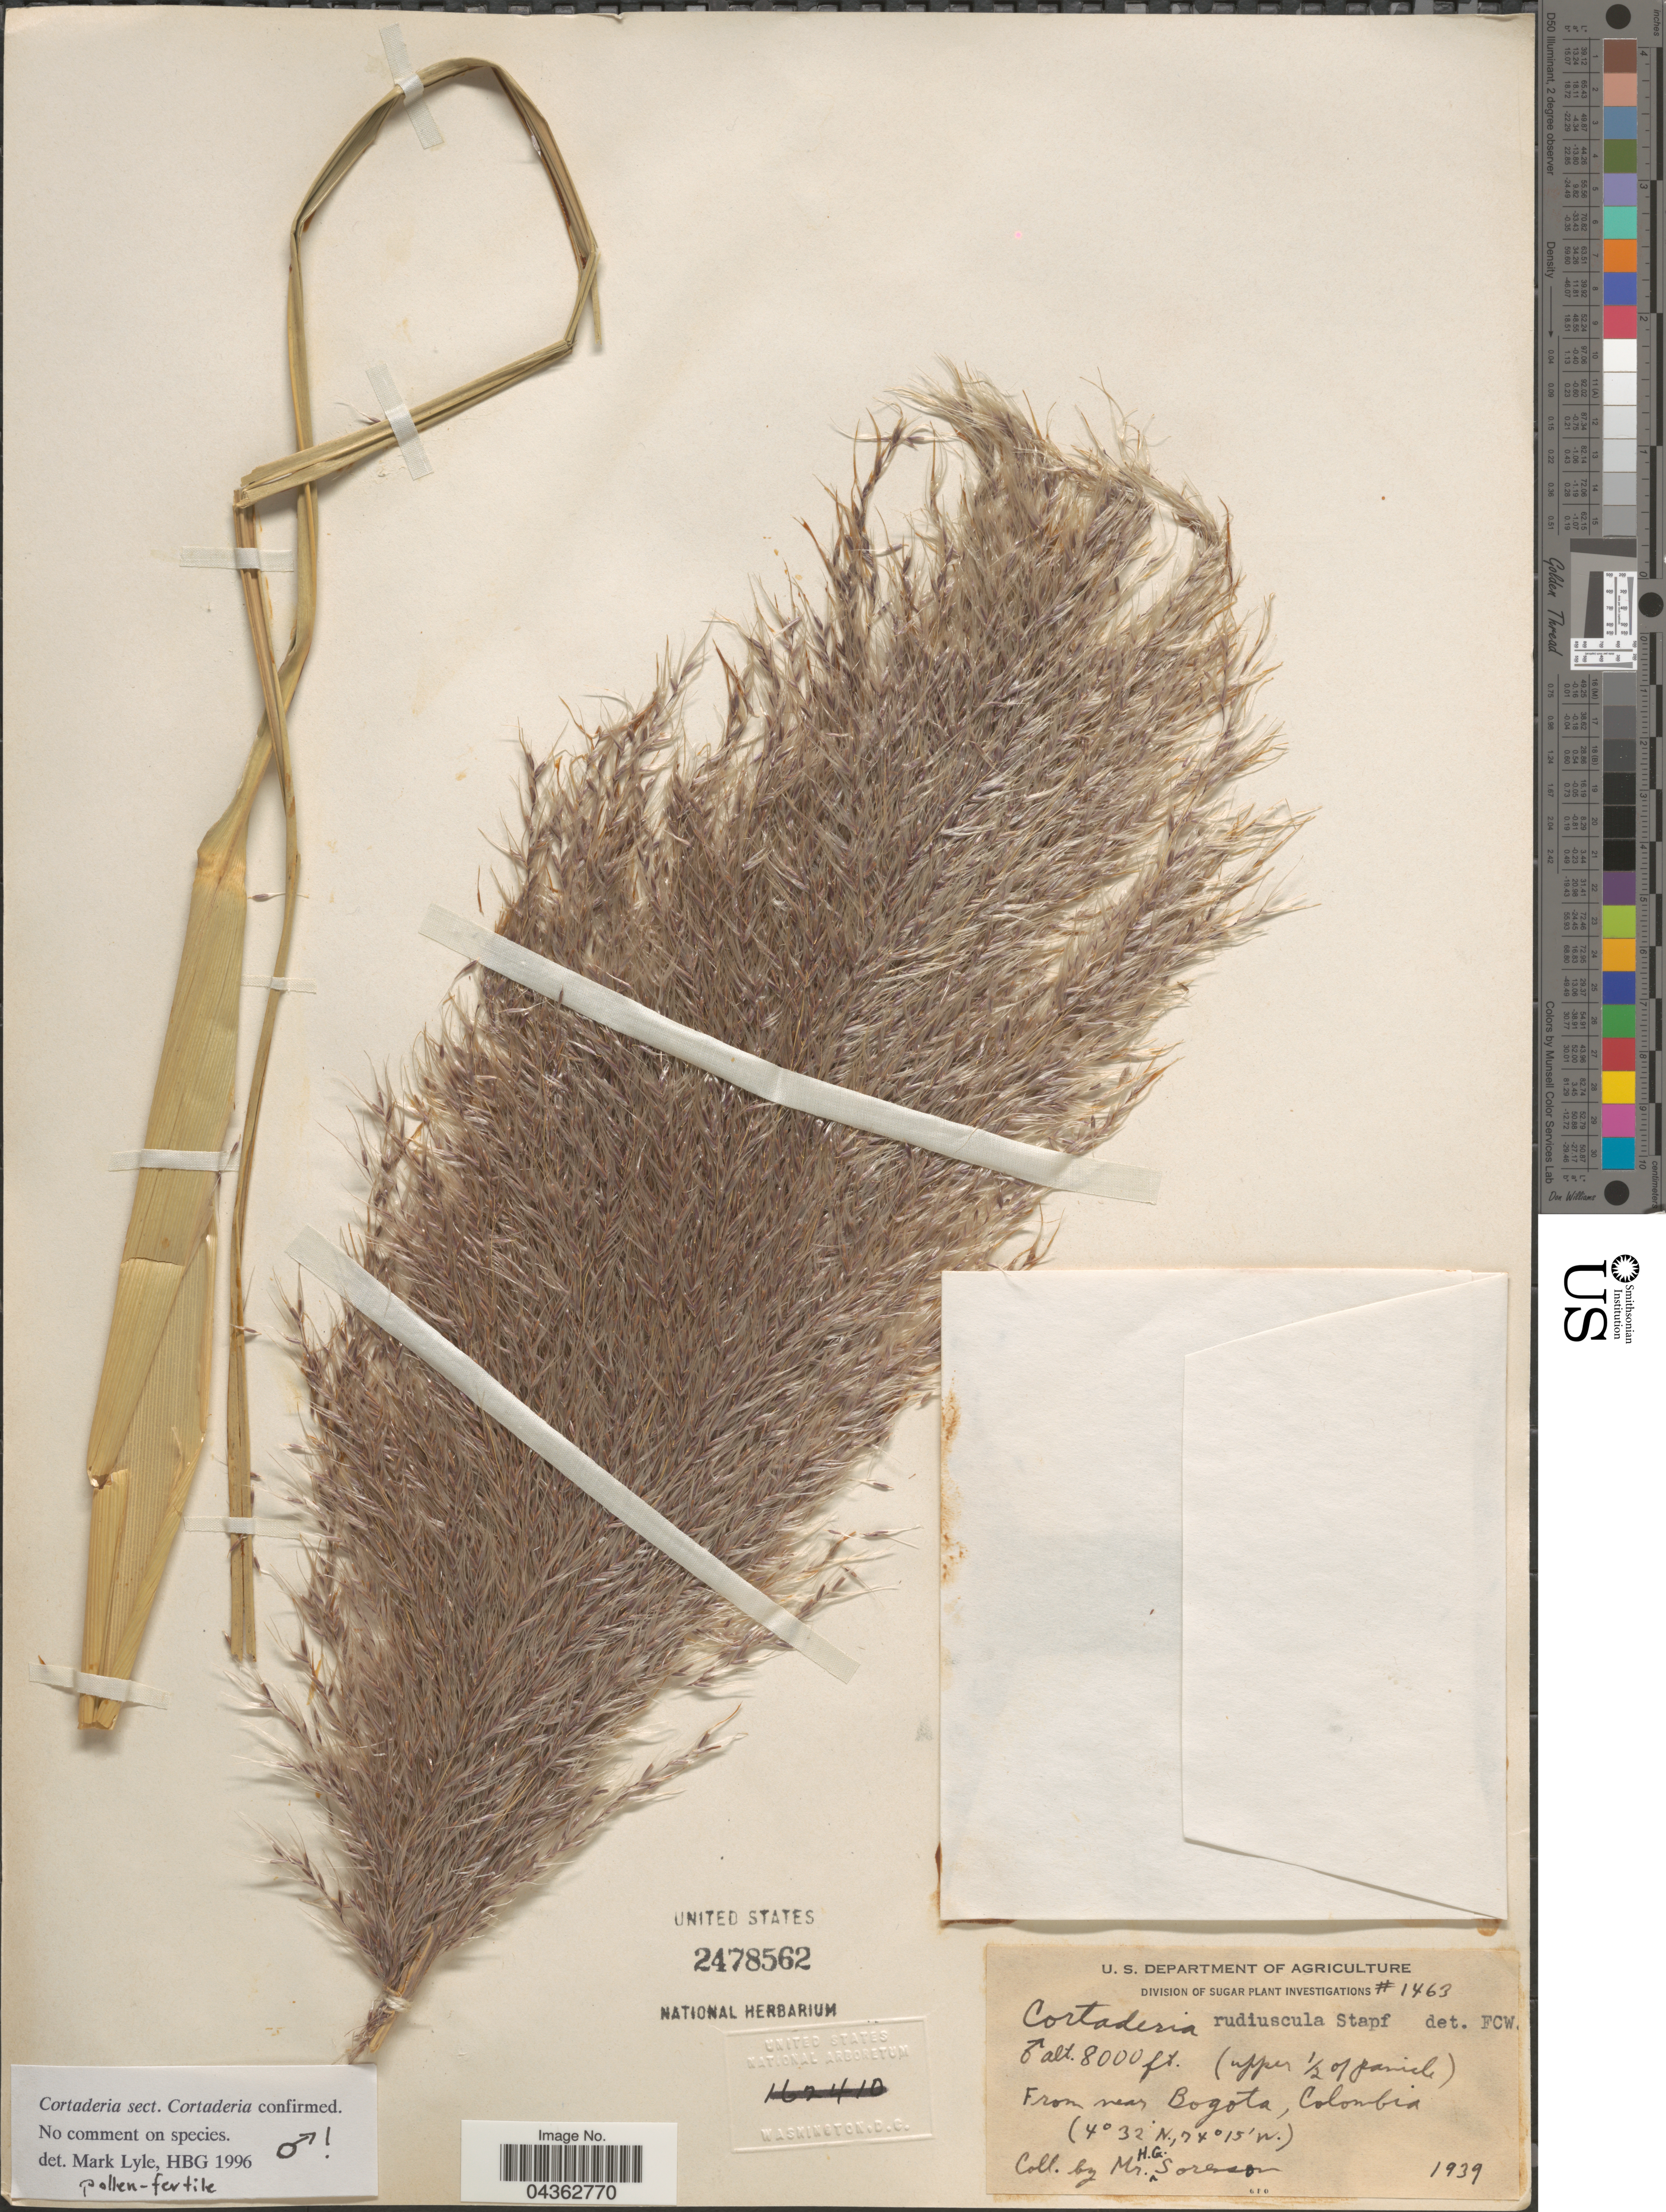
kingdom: Plantae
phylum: Tracheophyta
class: Liliopsida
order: Poales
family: Poaceae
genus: Cortaderia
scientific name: Cortaderia rudiuscula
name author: Stapf in Gardner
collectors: H. Sorenson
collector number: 1463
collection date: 1939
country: Colombia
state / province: Bogota D.C.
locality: From near Bogota.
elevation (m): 2438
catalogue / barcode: US 2478562